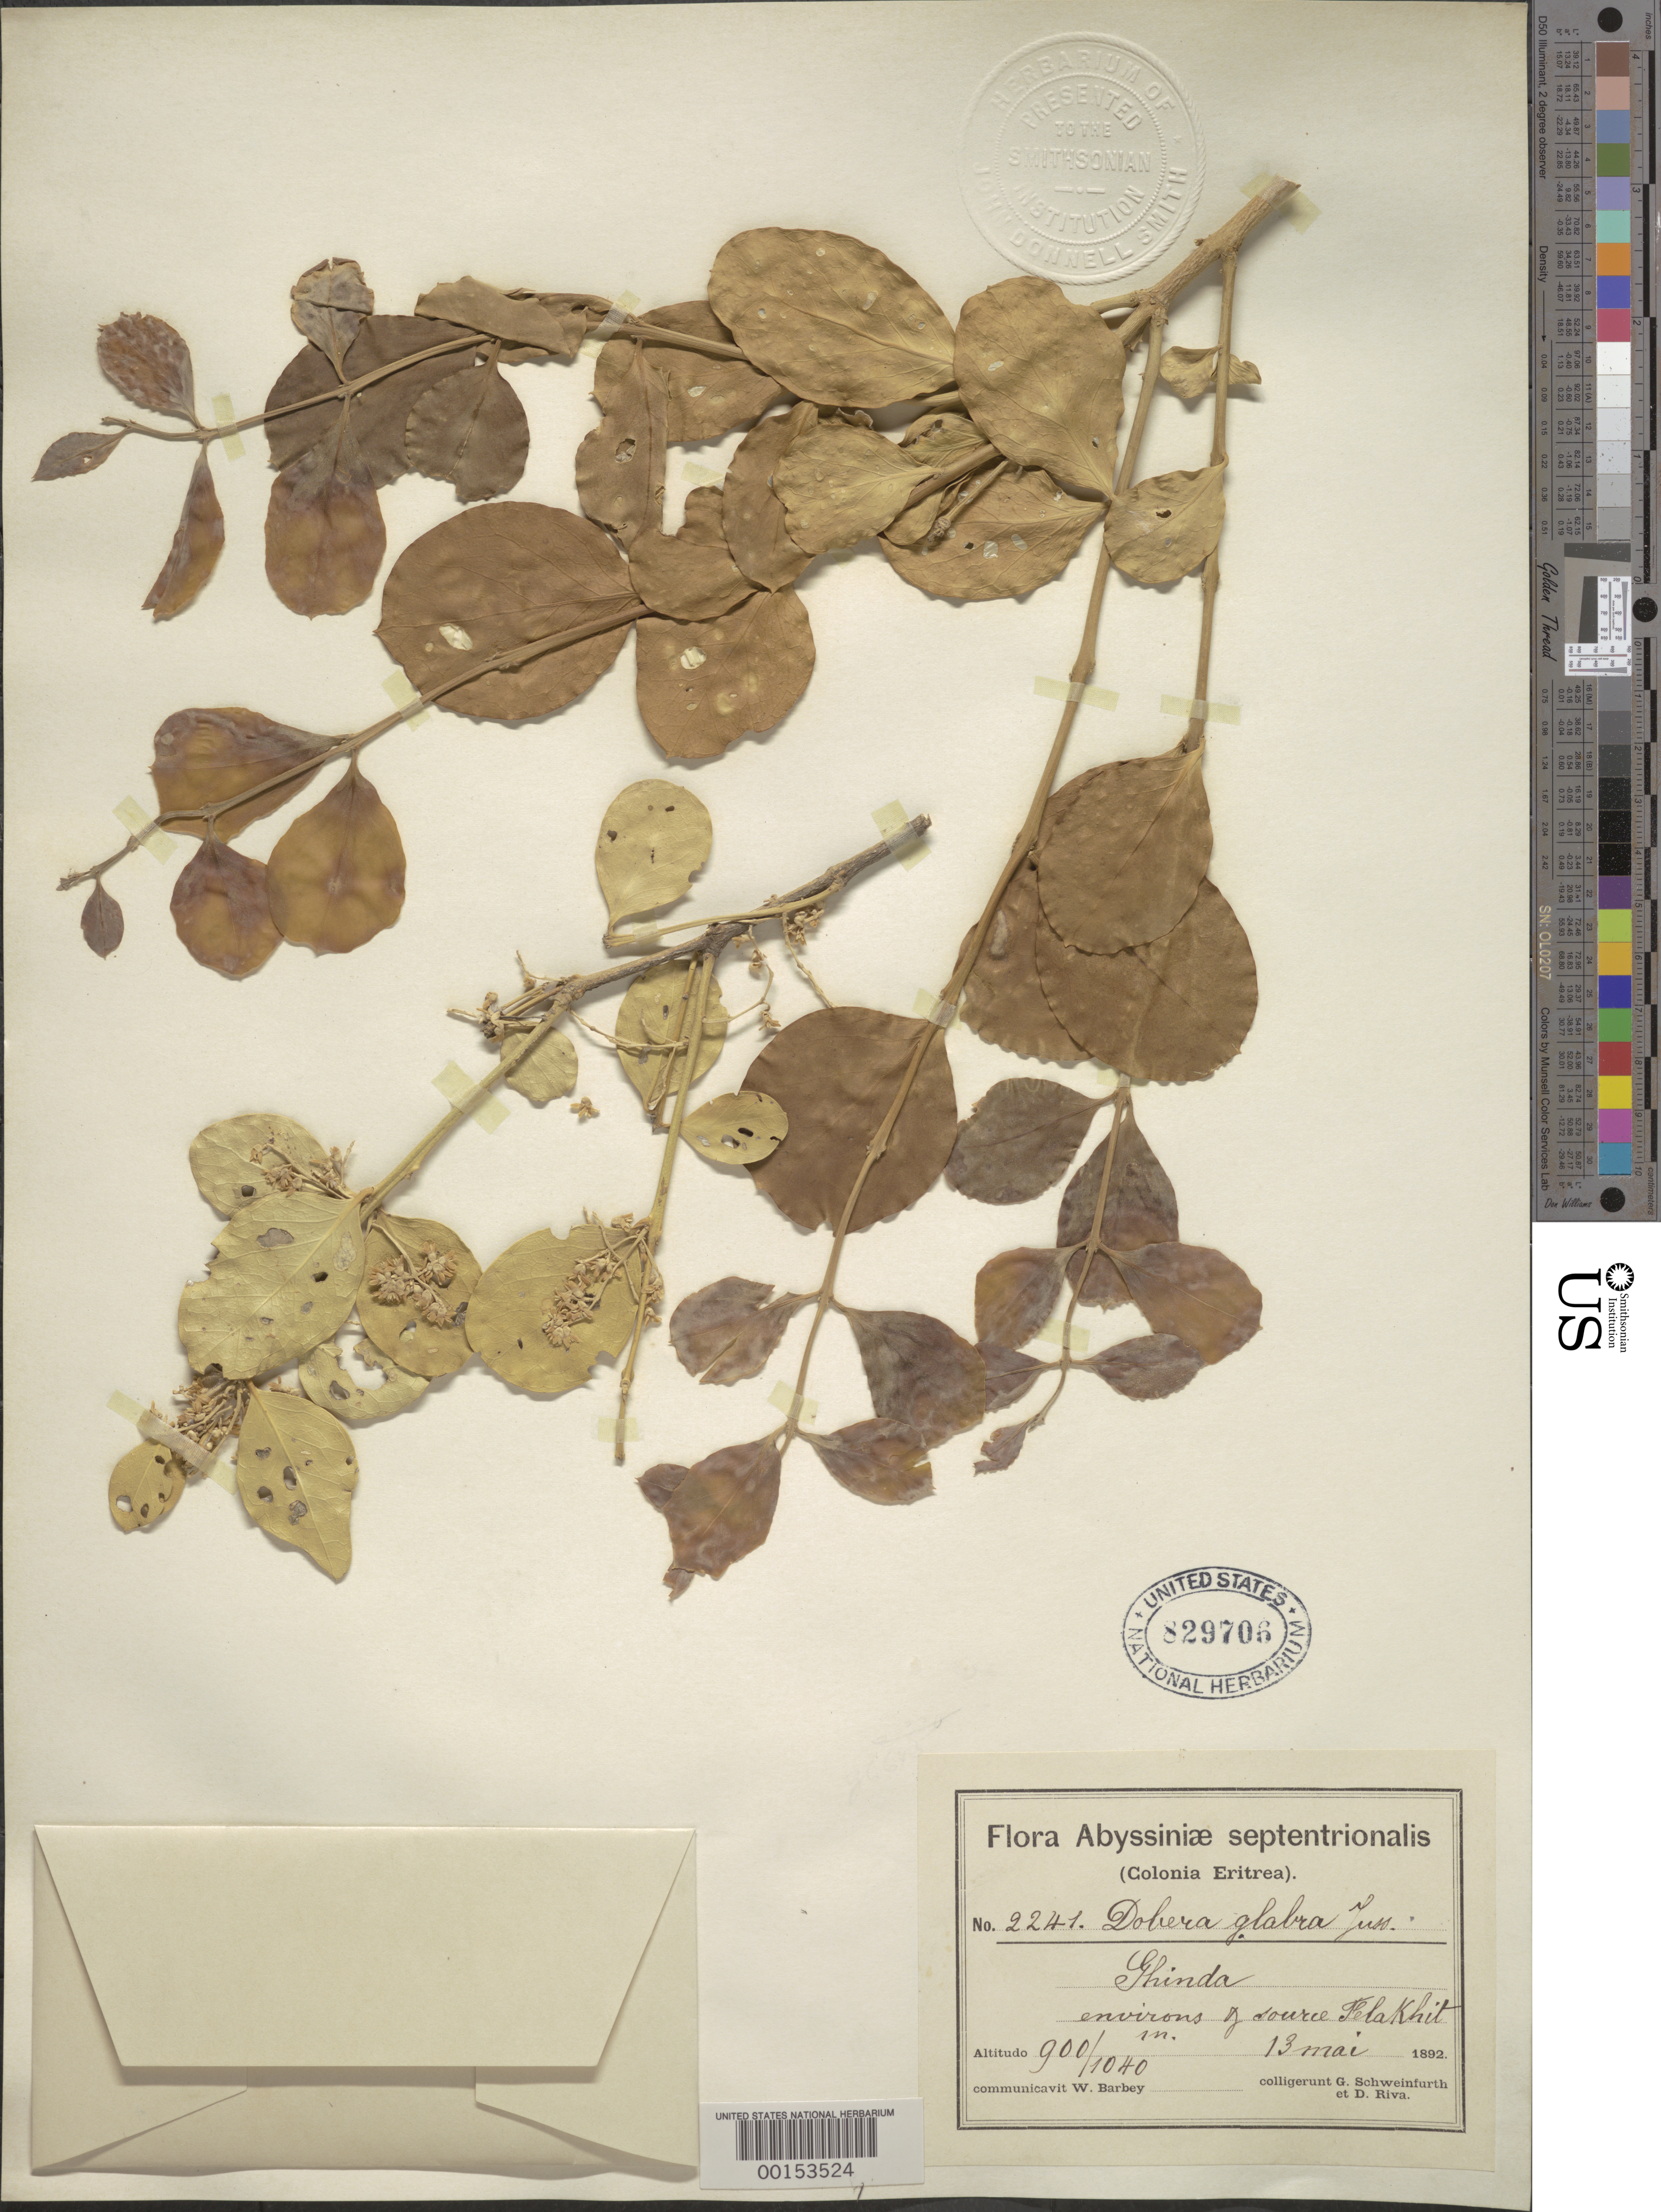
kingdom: Plantae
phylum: Tracheophyta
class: Magnoliopsida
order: Brassicales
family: Salvadoraceae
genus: Dobera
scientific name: Dobera glabra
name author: (Forssk.) Juss. ex Poir.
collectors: G. A. Schweinfurth (herbarium) & D. Riva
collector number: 2241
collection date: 1892-05-13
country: Eritrea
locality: Abyssiniæ septentrionalis. (Colonia Eritrea). Ghinda, environs of source Felakhit.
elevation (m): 900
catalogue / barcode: US 829706